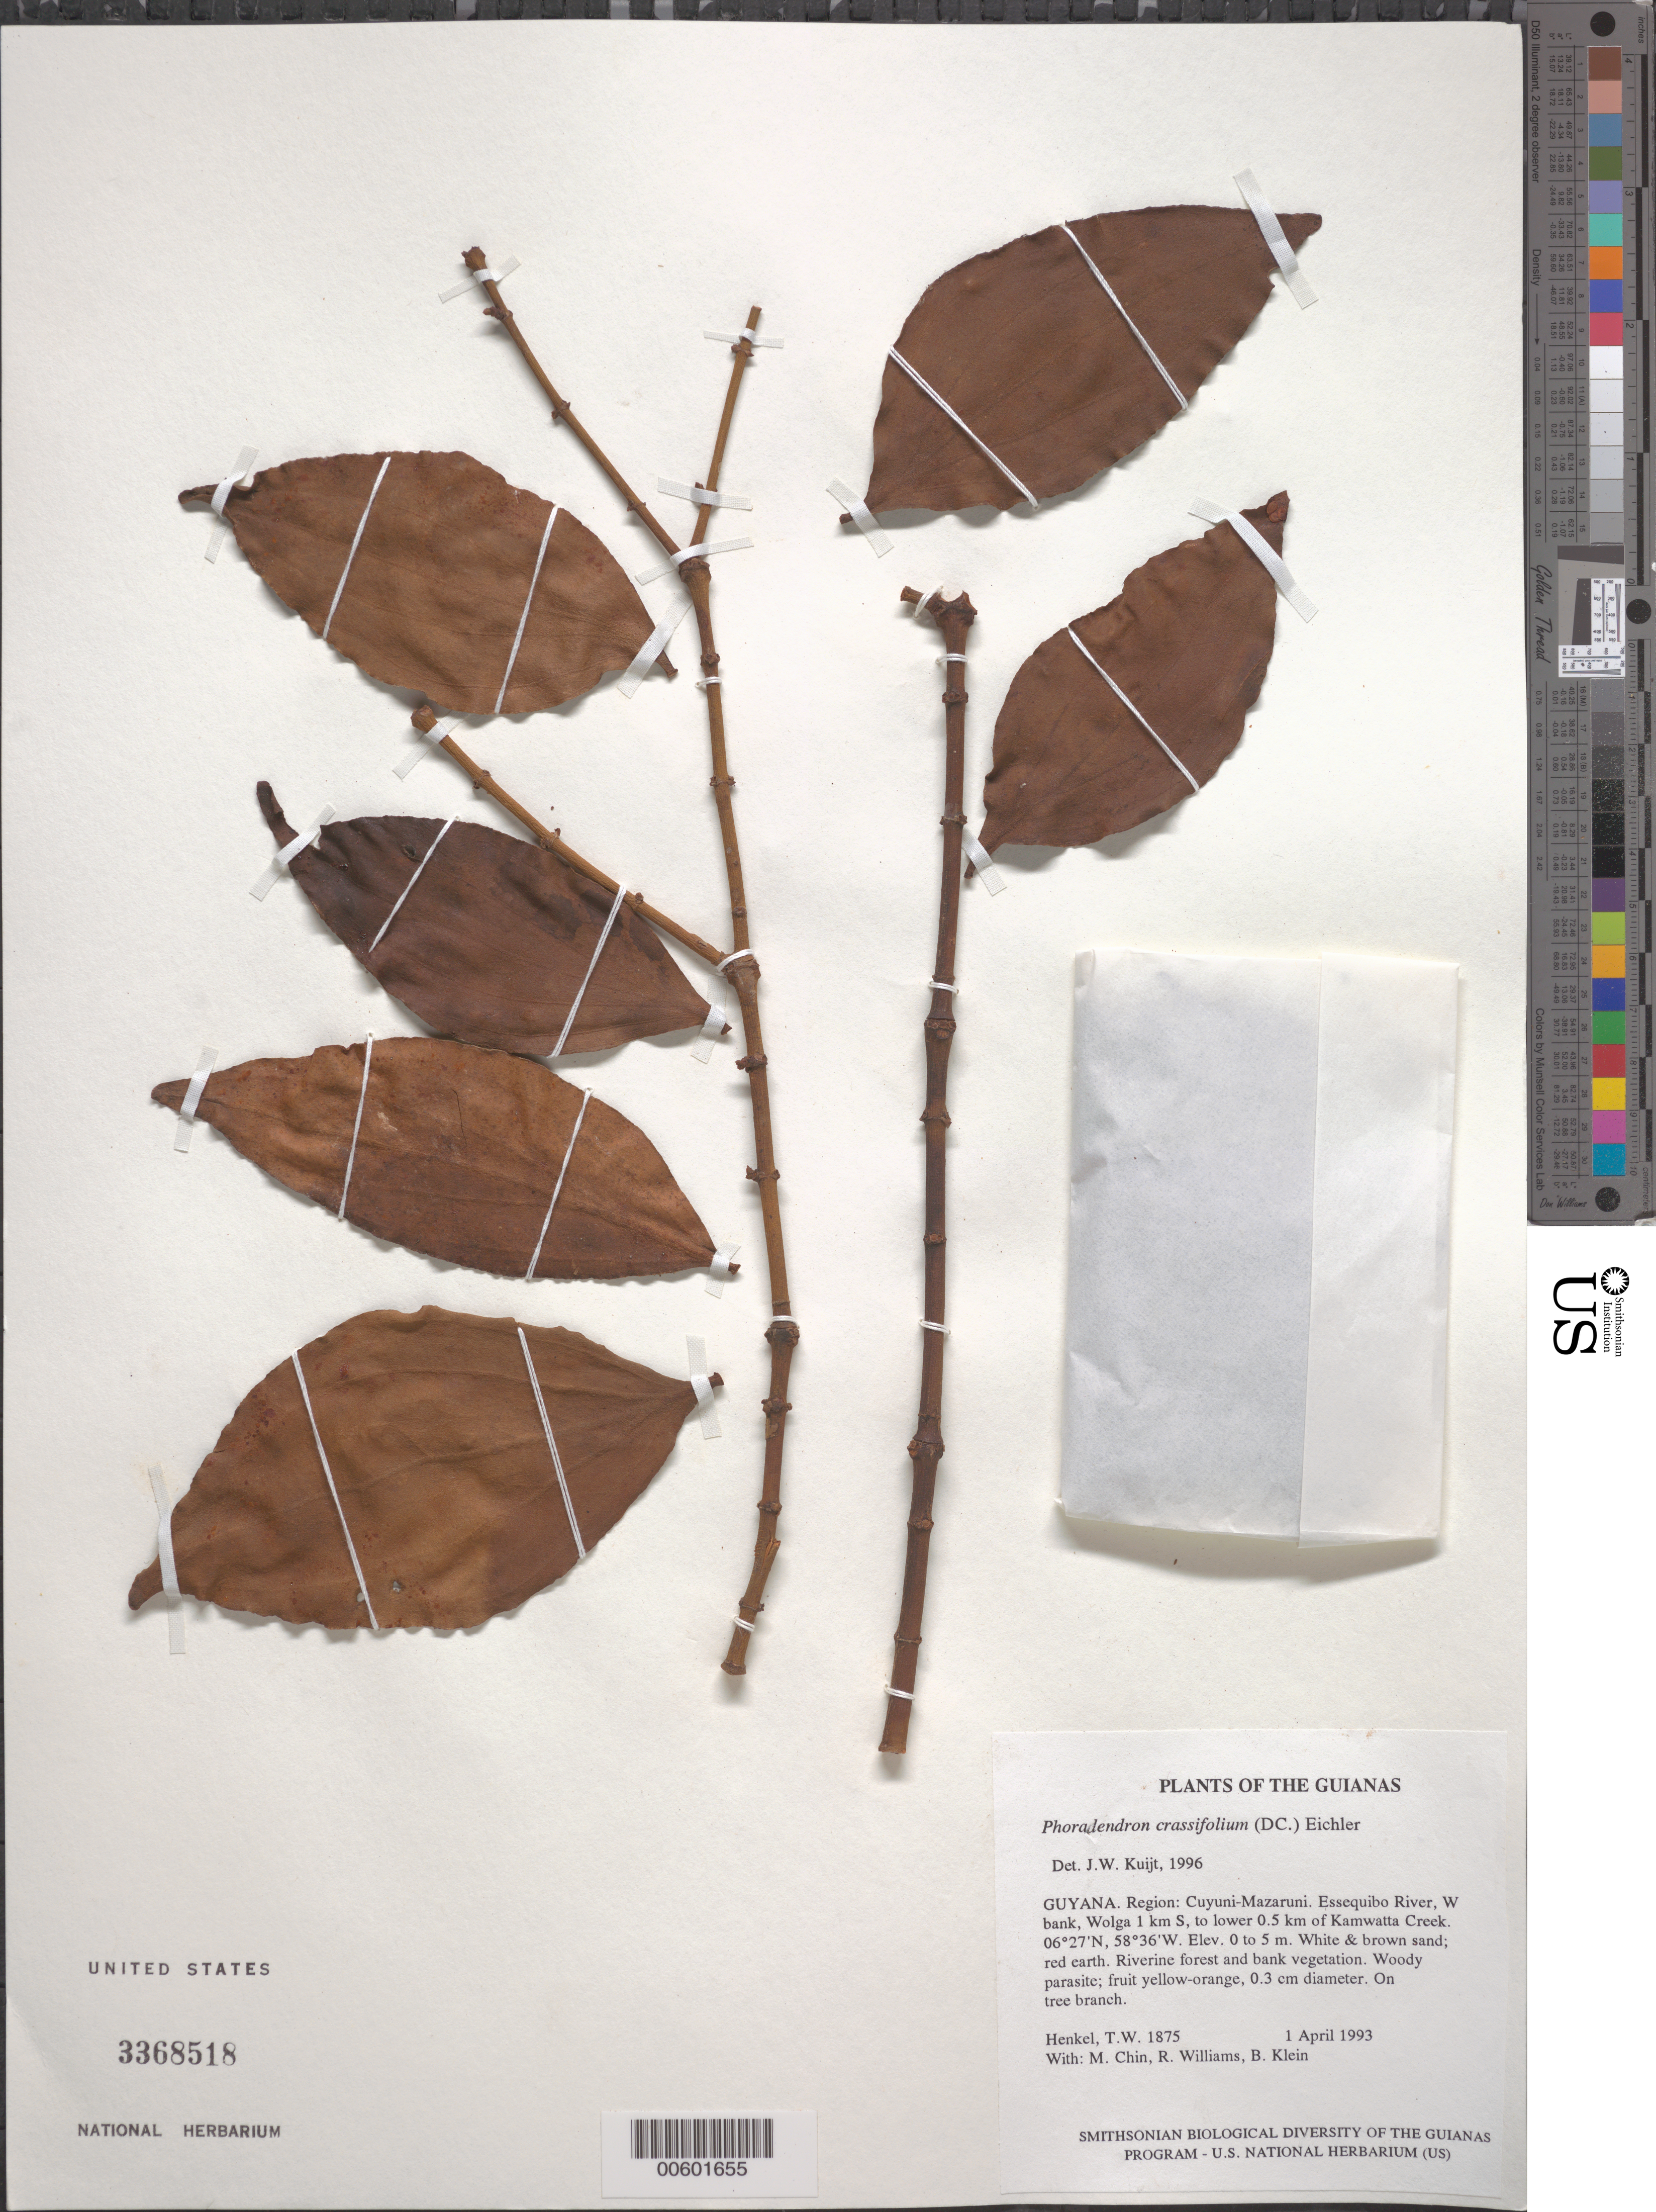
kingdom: Plantae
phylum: Tracheophyta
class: Magnoliopsida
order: Santalales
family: Viscaceae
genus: Phoradendron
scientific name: Phoradendron crassifolium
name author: (Pohl ex DC.) Eichler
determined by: Kuijt, Job, (CANADA)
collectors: T. Henkel, M. Chin, R. Williams & B. Klein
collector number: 1875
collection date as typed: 1 April 1993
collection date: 1993-04-01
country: Guyana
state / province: Cuyuni-Mazaruni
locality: Essequibo River, W bank, Wolga 1 km S, to lower 0.5 km of Kamwatta Creek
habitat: White & brown sand; red earth. Riverine forest and bank vegetation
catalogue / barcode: US 3368518